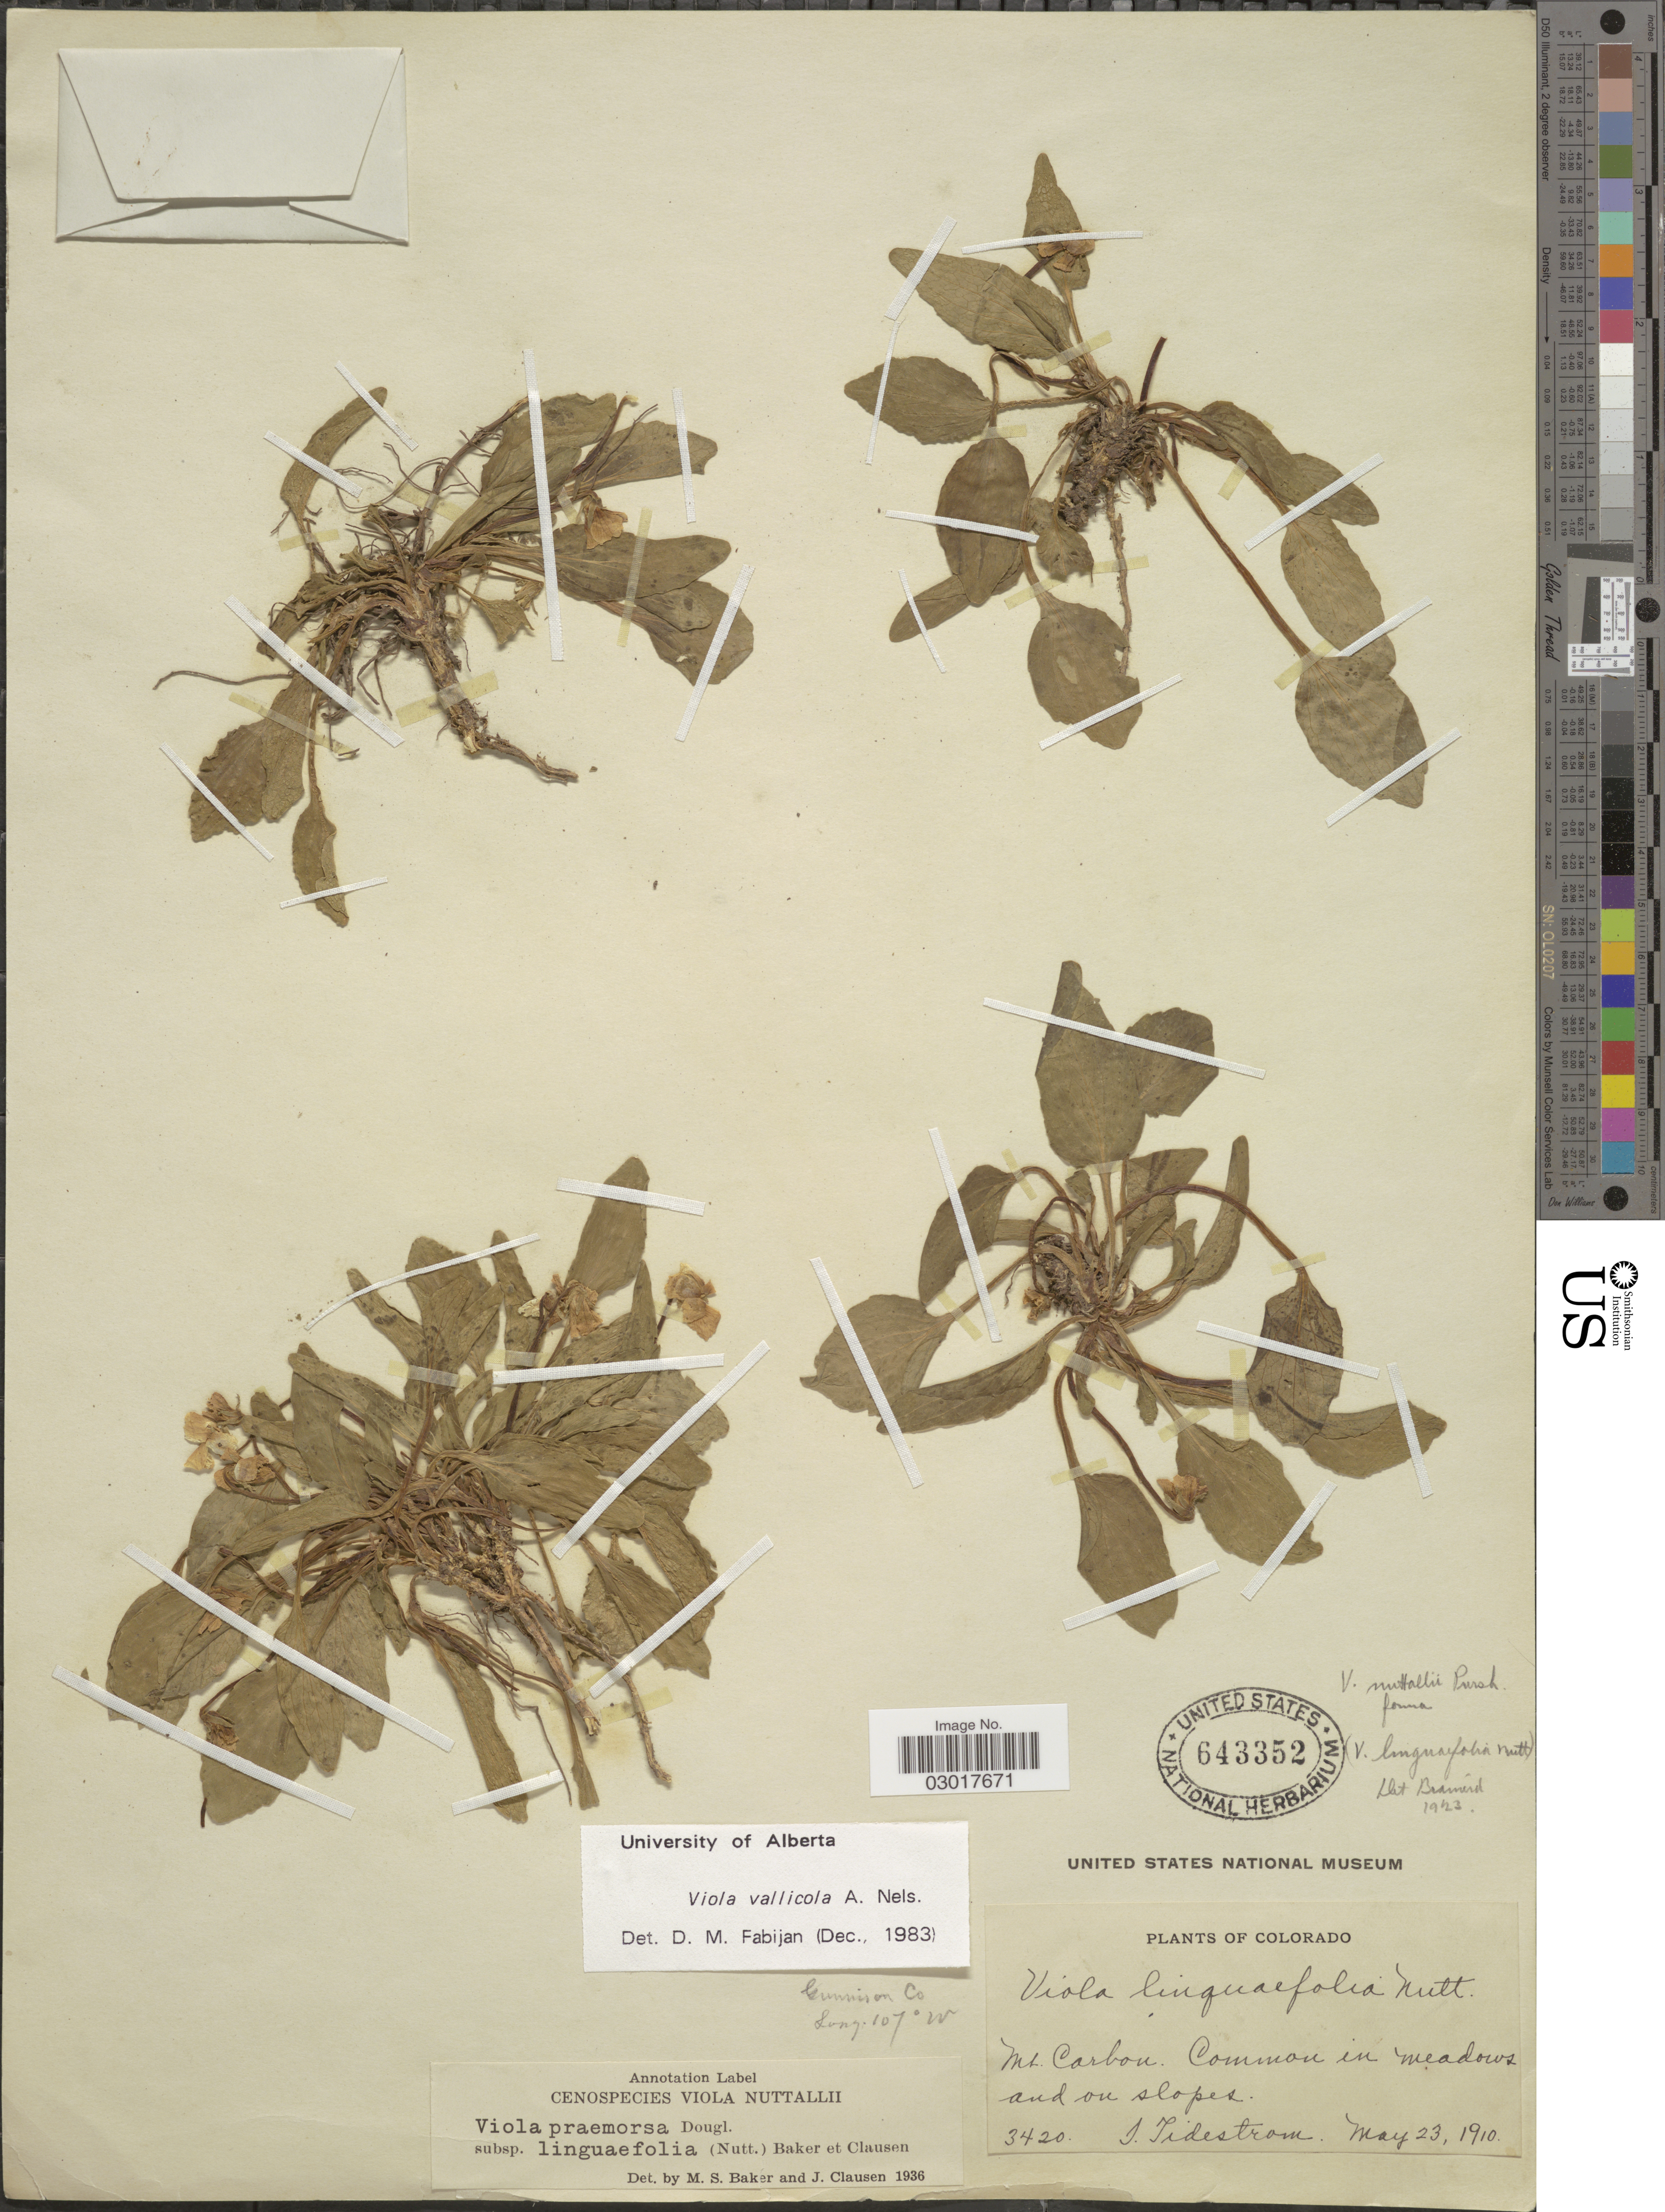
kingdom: Plantae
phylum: Tracheophyta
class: Magnoliopsida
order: Malpighiales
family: Violaceae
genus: Viola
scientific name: Viola vallicola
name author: A. Nelson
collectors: I. F. Tidestrom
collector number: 3420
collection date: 1910-05-23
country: United States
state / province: Colorado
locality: Mt. Carbon. Gunnison Co.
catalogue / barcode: US 643352